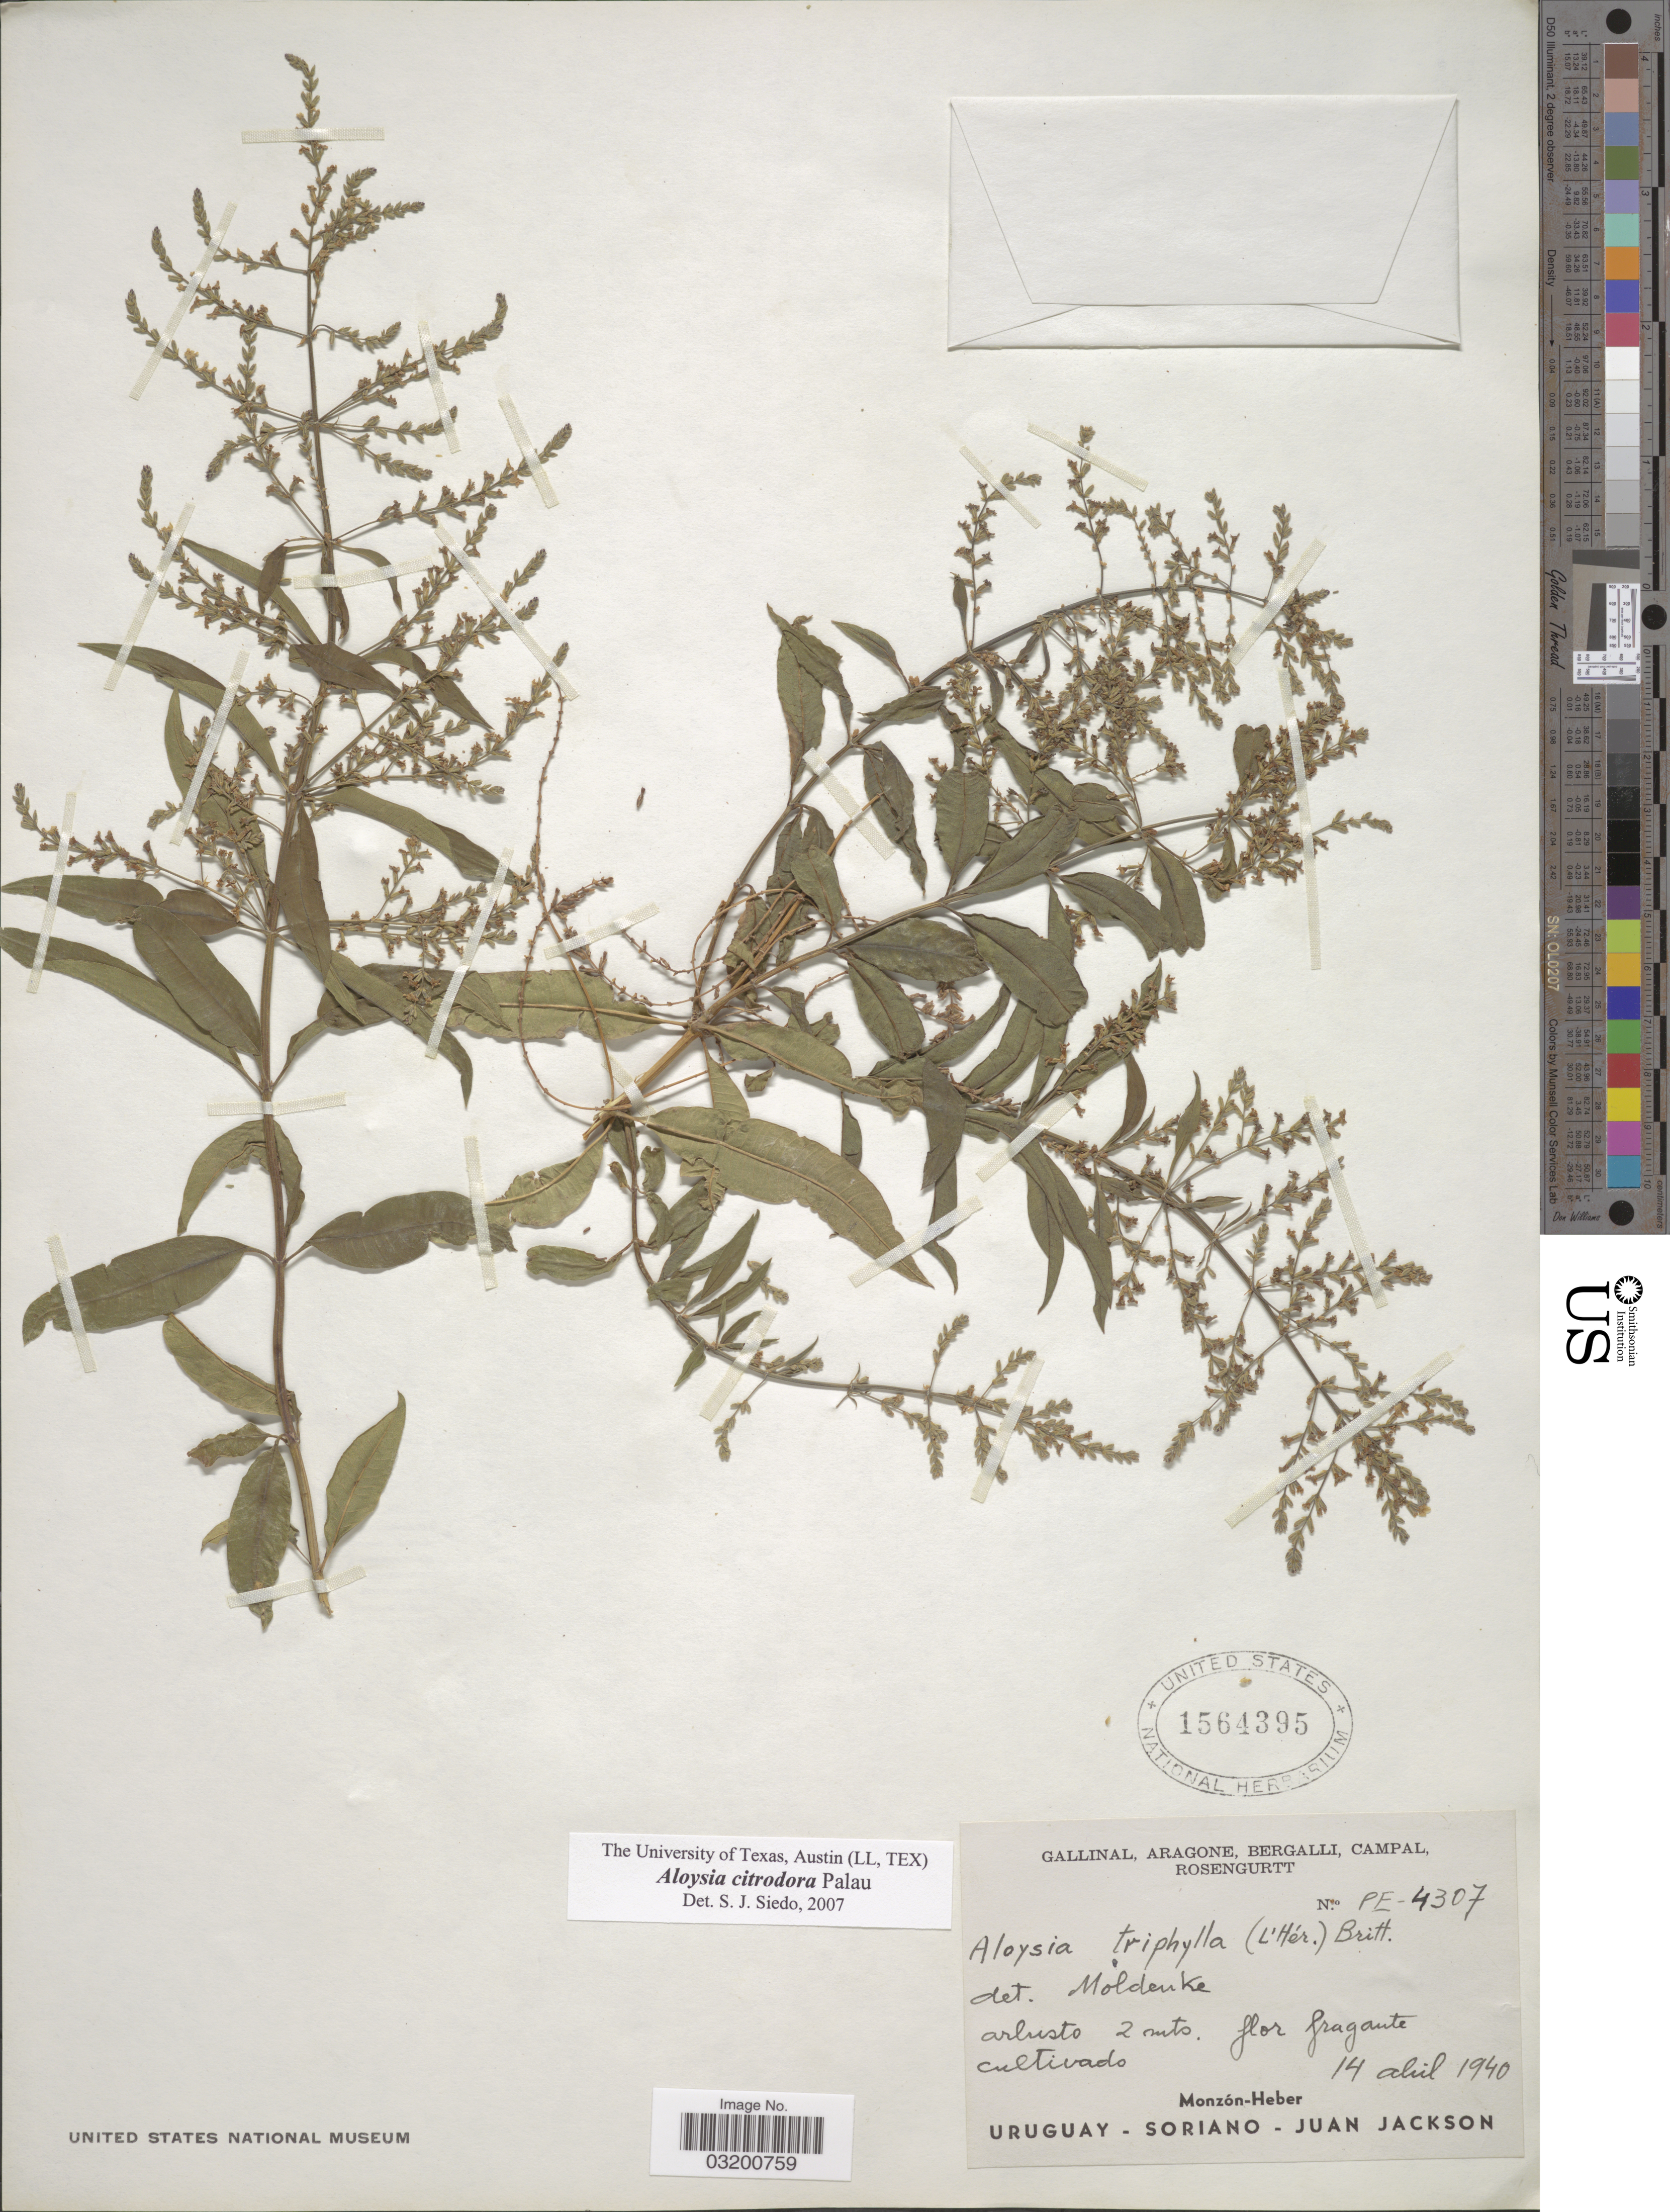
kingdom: Plantae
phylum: Tracheophyta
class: Magnoliopsida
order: Lamiales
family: Verbenaceae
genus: Aloysia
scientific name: Aloysia citrodora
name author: Paláu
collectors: -. Gallinal, -- Aragone, -- Bergalli, -- Campal & Rosengurtt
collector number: PE-4307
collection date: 1940-04-14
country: Uruguay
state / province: Soriano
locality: Monzón-Heber [unsure placement]. Juan Jackson.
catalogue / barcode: US 1564395